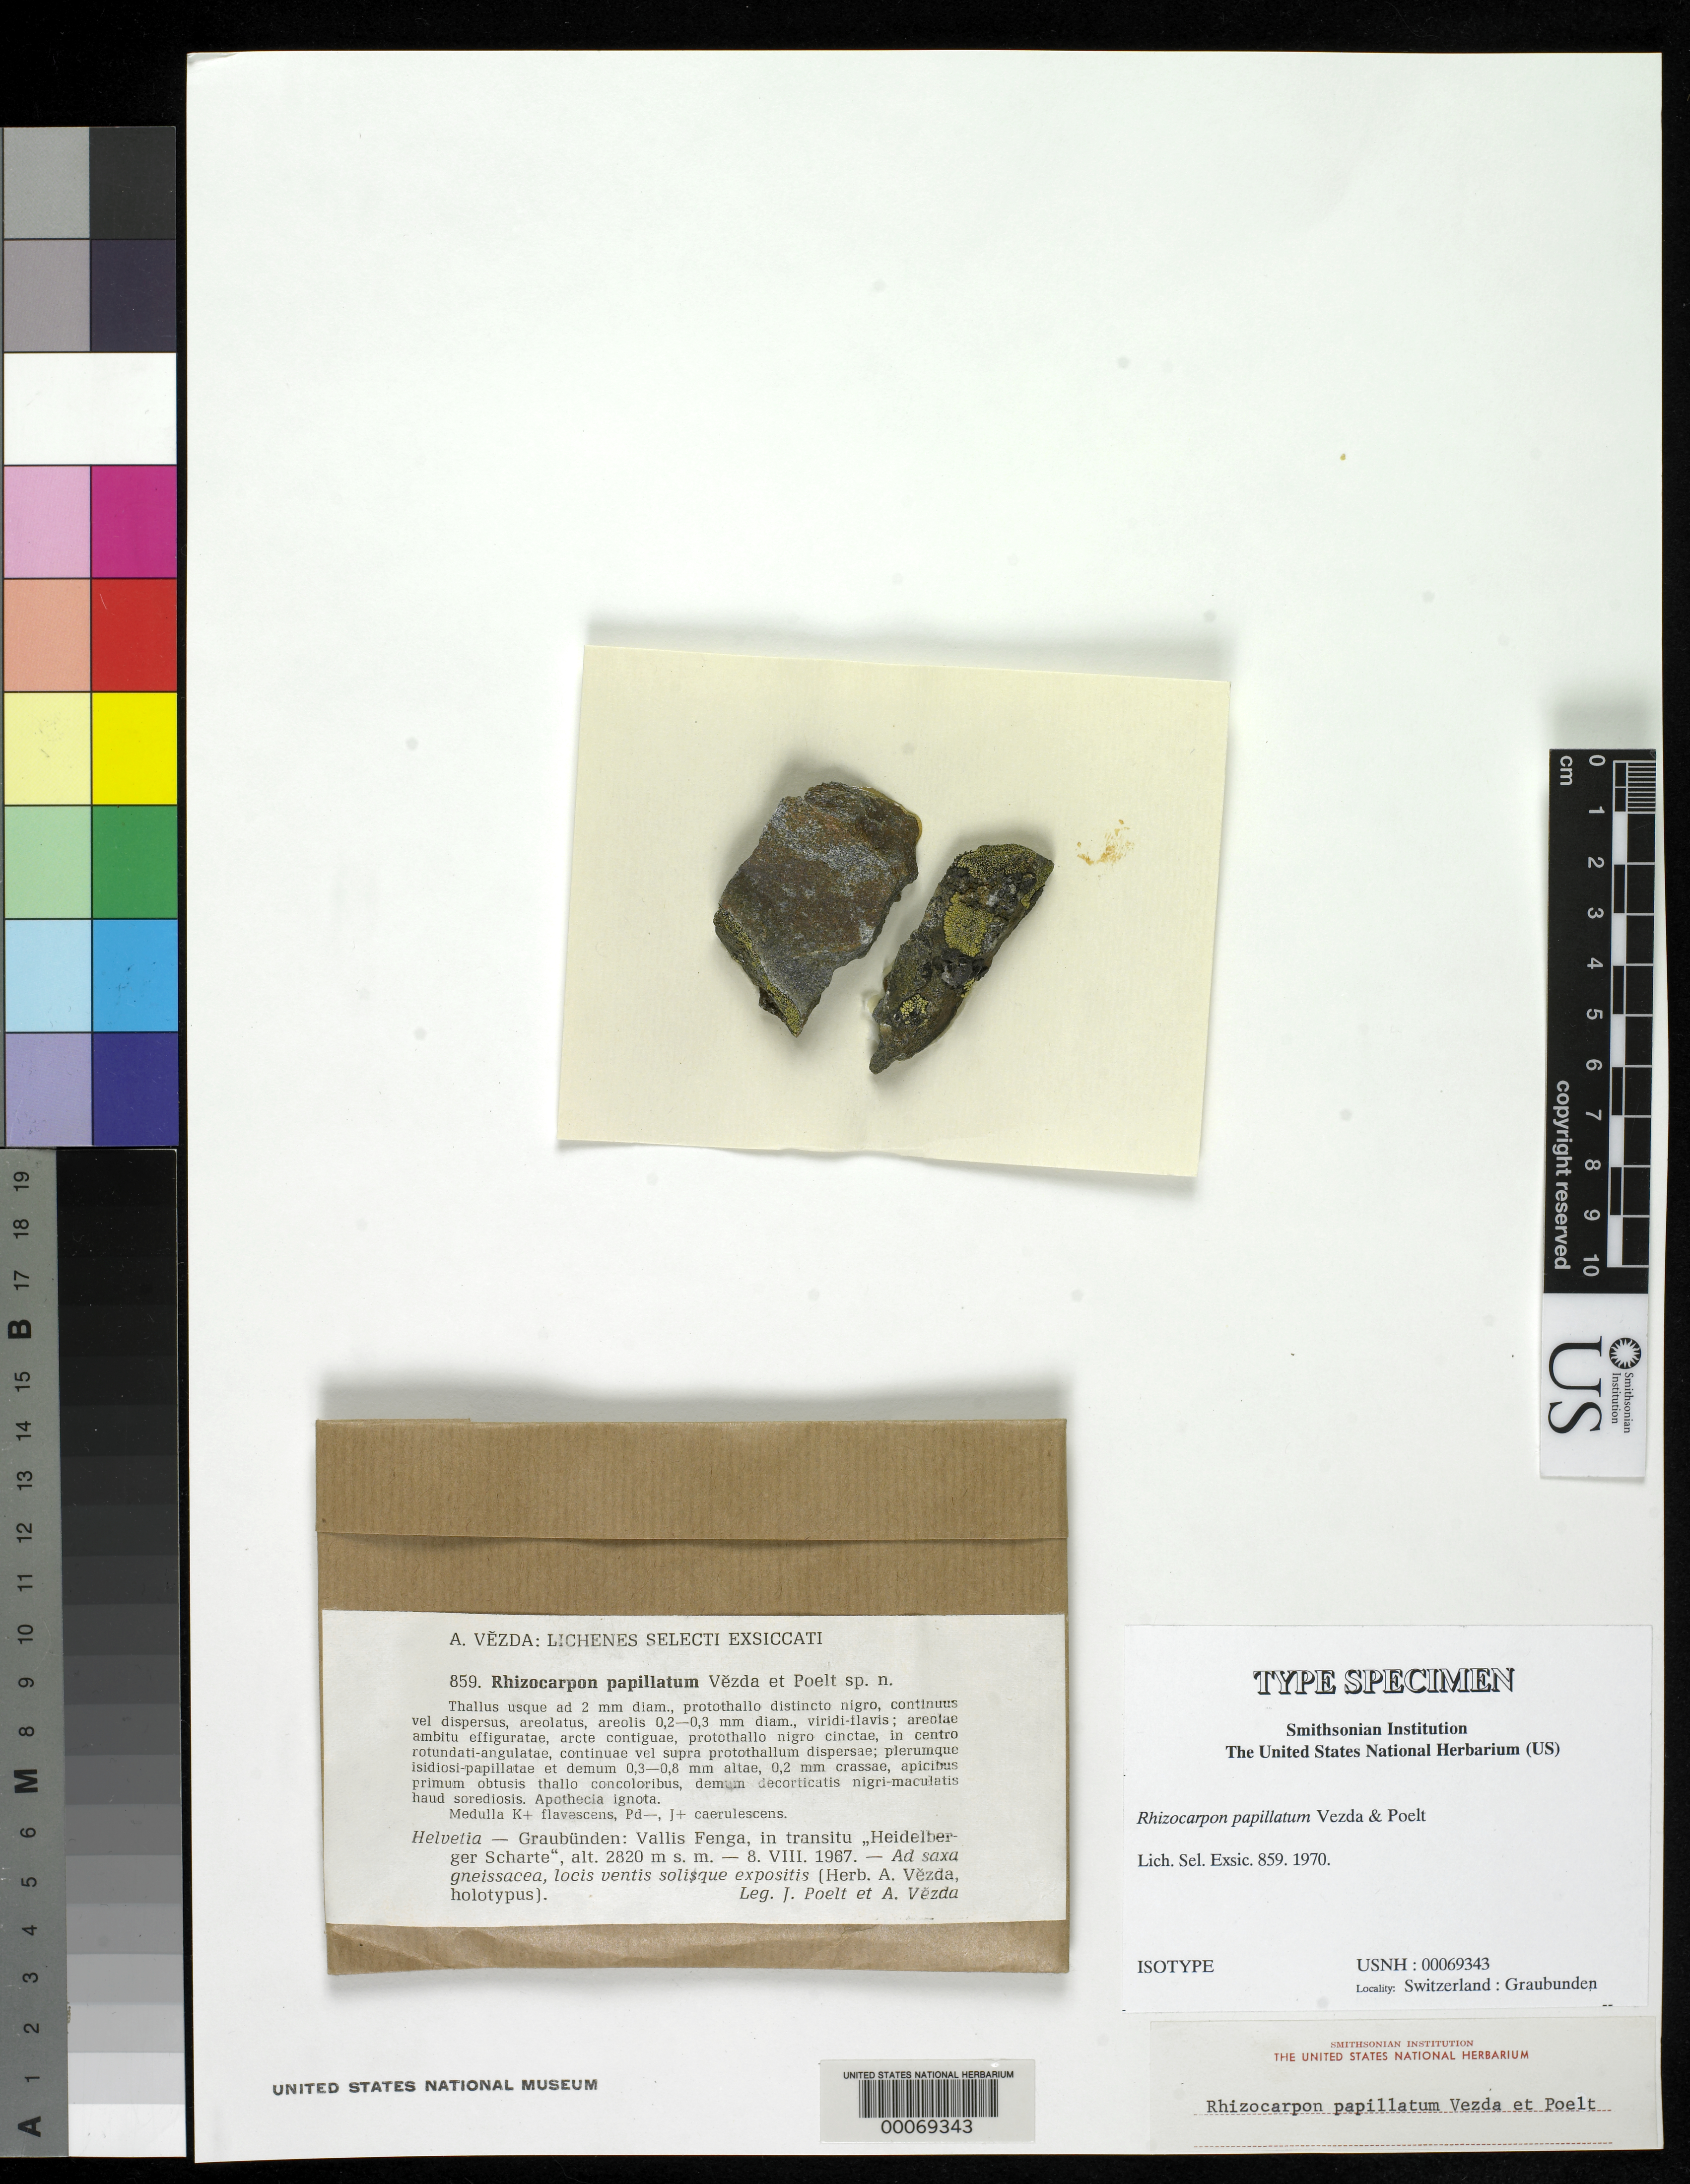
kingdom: Fungi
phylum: Ascomycota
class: Lecanoromycetes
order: Rhizocarpales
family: Rhizocarpaceae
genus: Rhizocarpon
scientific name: Rhizocarpon papillatum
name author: Vezda & Poelt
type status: Isotype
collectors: J. Poelt & A. Vezda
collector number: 859 Vezda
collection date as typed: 08 Aug 1967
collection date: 1967-08-08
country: Switzerland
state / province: Graubunden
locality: Vallis Fenga, in transitu Heidelberger Scharte. [Fenga Valley, in transit to Heidelberger Scharte (?)]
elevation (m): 2820